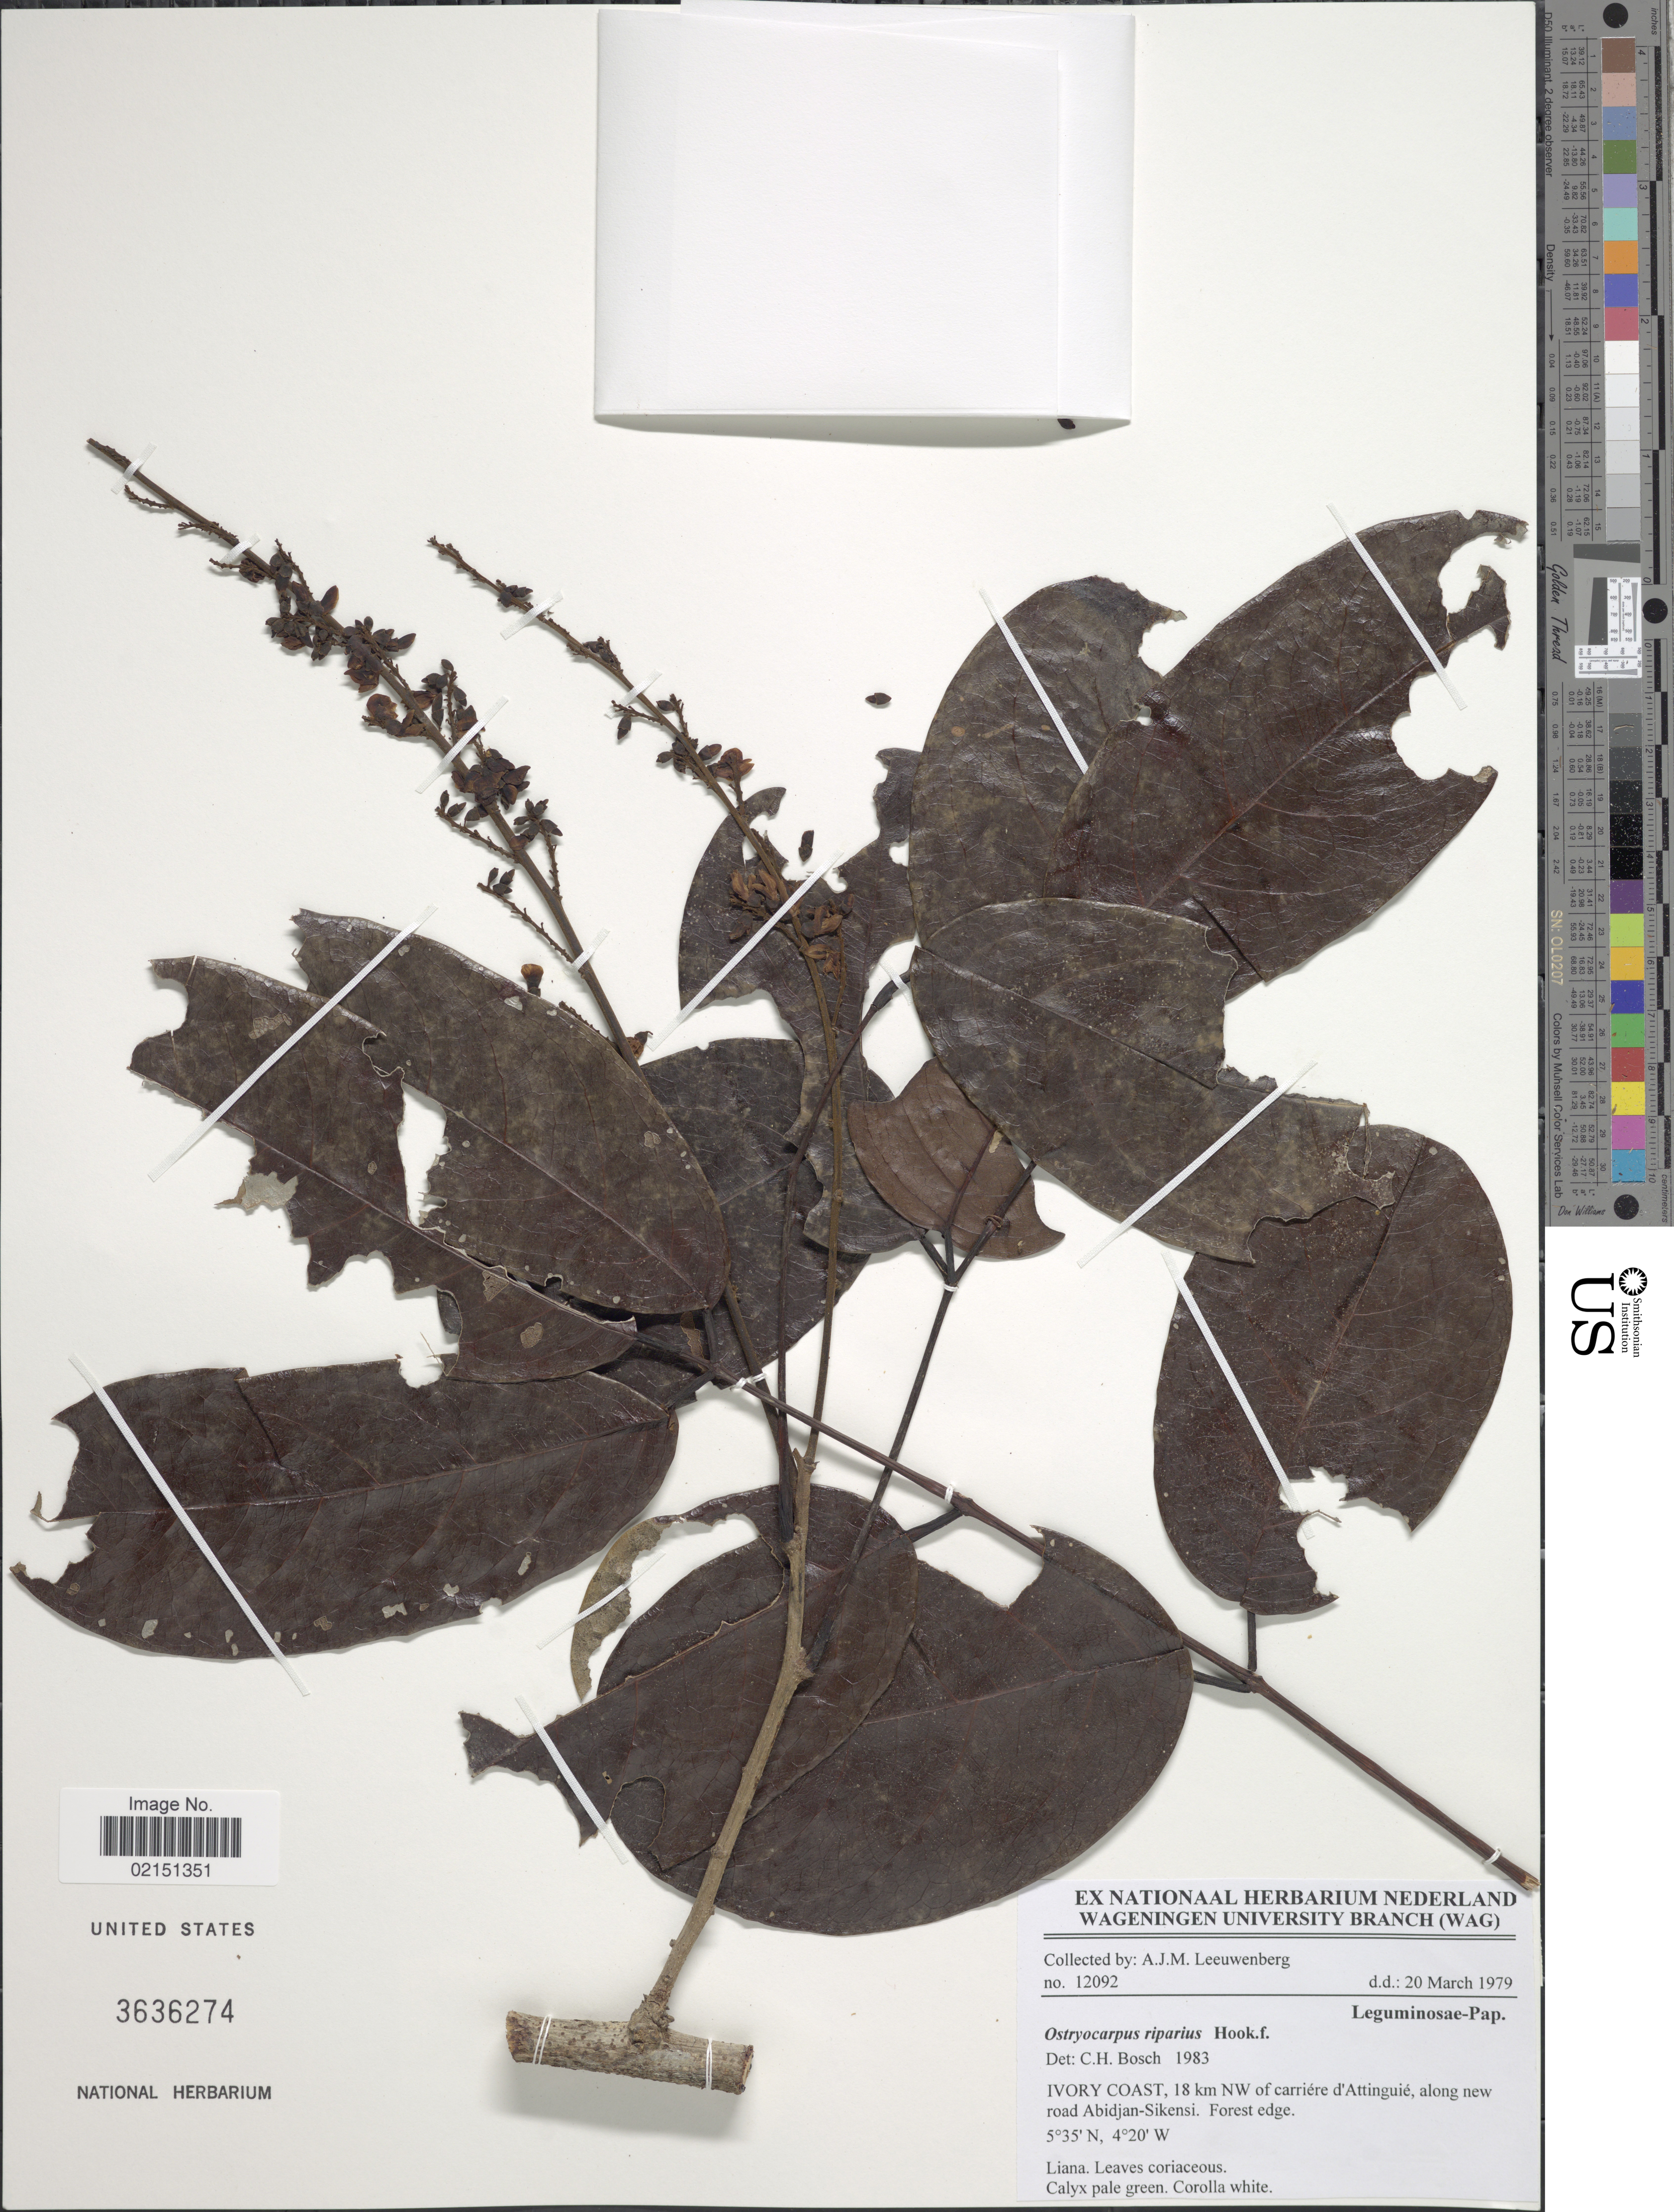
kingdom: Plantae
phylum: Tracheophyta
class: Magnoliopsida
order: Fabales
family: Fabaceae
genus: Ostryocarpus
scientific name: Ostryocarpus riparius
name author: Hook. f.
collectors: A. J. M. Leeuwenberg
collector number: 12092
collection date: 1979-03-20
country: Ivory Coast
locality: Ivory Coast, 18 km NW of carriere d'Attinguie, along new road Abidjan-Sikensi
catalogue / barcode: US 3636274